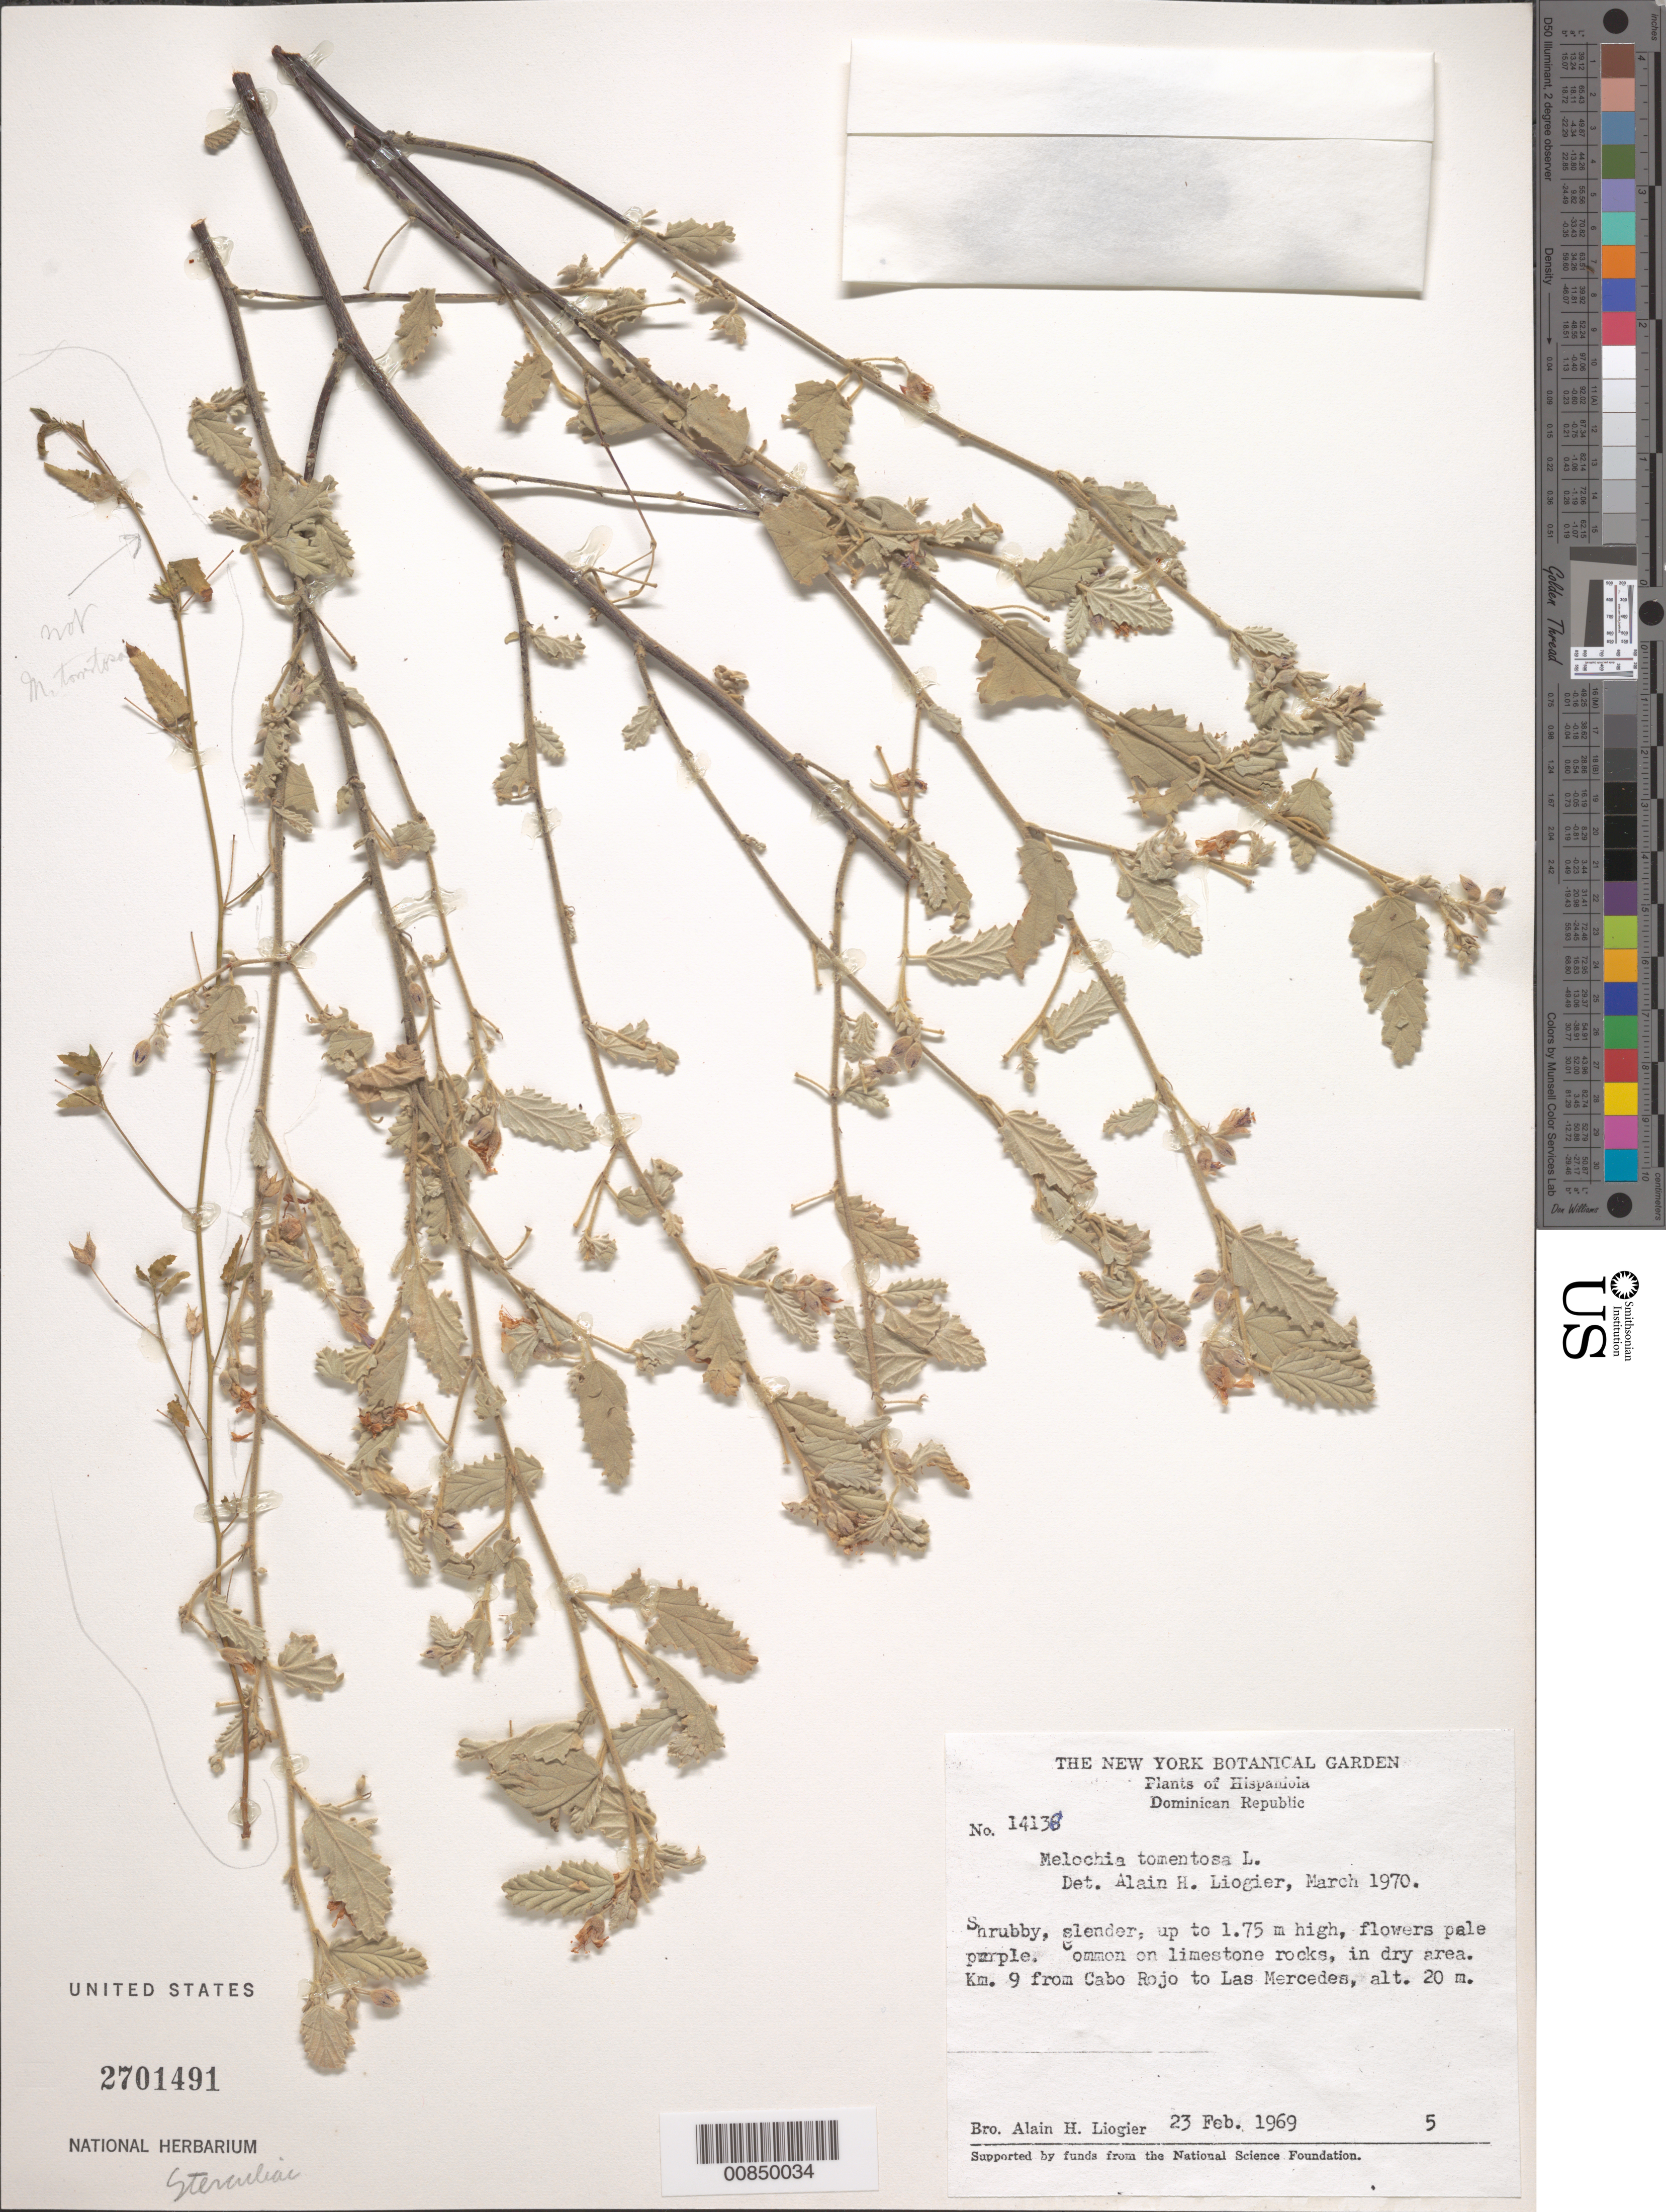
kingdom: Plantae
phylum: Tracheophyta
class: Magnoliopsida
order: Malvales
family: Malvaceae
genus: Melochia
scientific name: Melochia tomentosa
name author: L.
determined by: Liogier, Alain H.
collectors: A. H. Liogier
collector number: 14138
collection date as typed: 23 Feb 1969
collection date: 1969-02-23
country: Dominican Republic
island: Hispaniola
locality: Km. 9 from Cabo Rojo to Las Mercedes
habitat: On limestone rocks in dry area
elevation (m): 20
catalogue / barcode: US 2701491